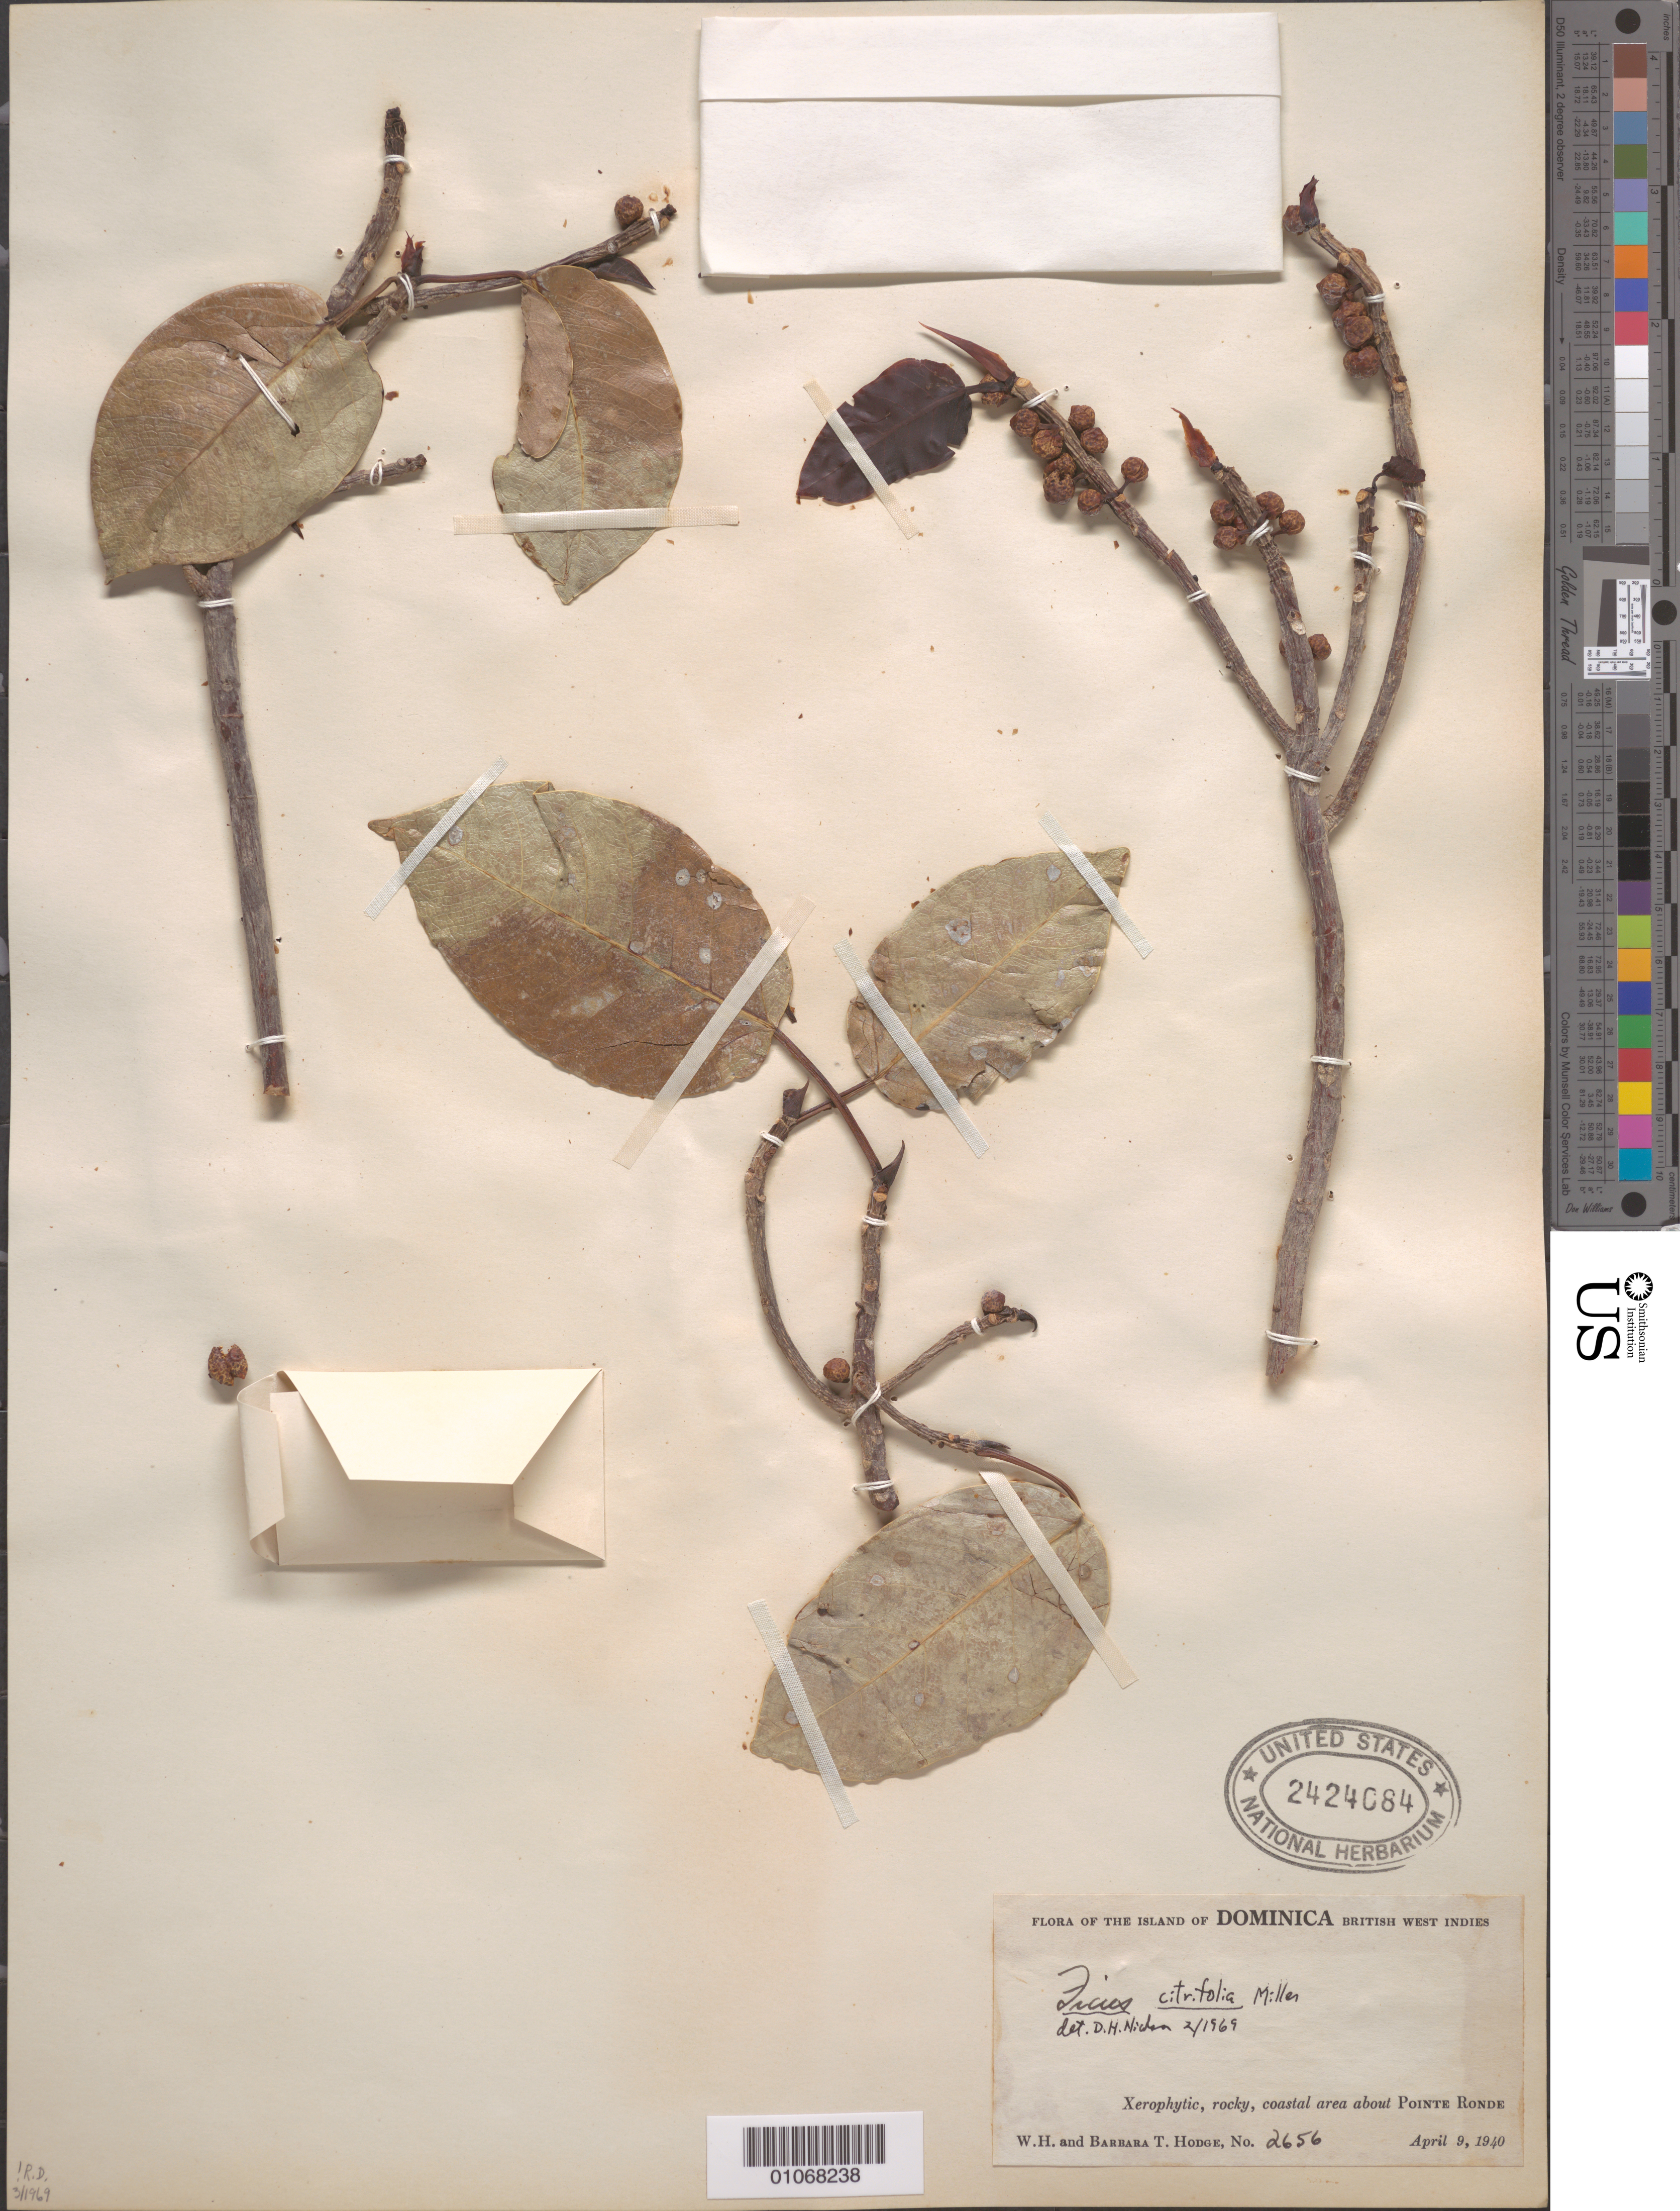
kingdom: Plantae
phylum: Tracheophyta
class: Magnoliopsida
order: Rosales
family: Moraceae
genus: Ficus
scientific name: Ficus citrifolia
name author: Mill.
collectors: W. Hodge & B. Hodge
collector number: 2656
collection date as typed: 09 Apr 1940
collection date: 1940-04-09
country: Dominica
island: Dominica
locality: Xerophytic, rocky, coastal area about Pointe Ronde.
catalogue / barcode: US 2424084